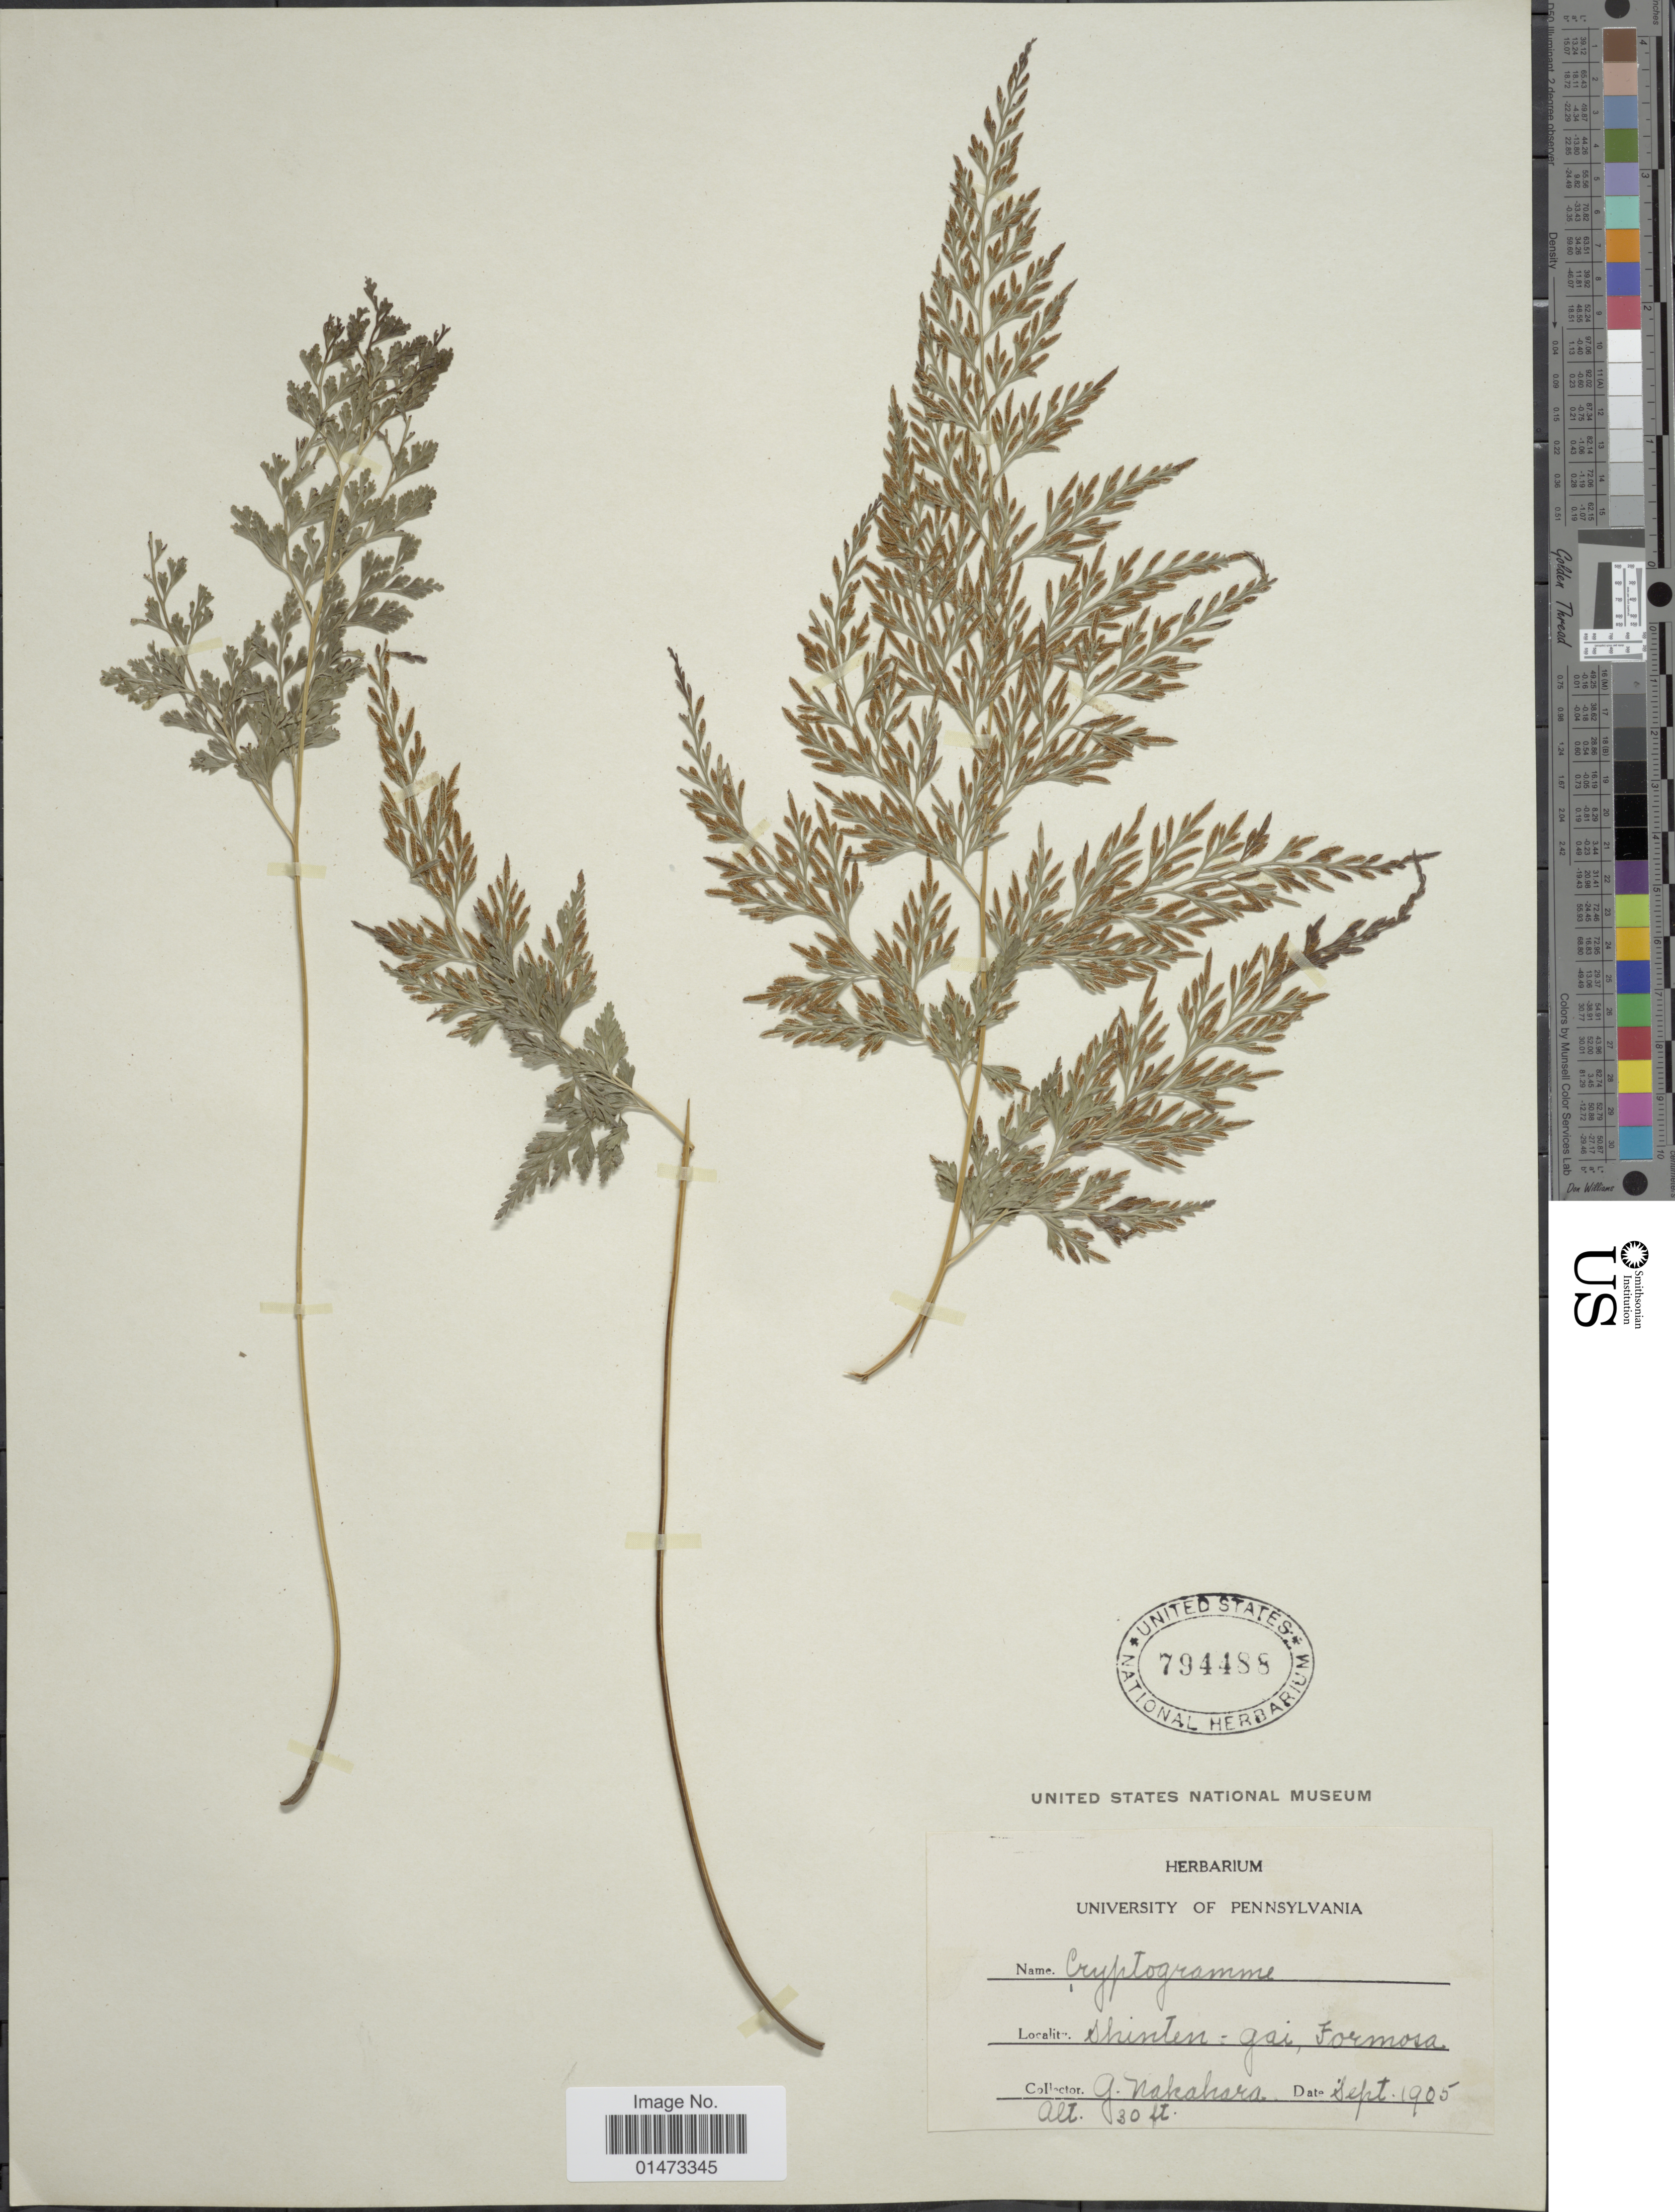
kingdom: Plantae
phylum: Tracheophyta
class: Polypodiopsida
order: Polypodiales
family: Pteridaceae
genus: Onychium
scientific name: Onychium japonicum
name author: (Thunb.) Kunze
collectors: G. Nakahara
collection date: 1905-09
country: Taiwan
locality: Shinten-gai, Formosa.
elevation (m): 9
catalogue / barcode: US 794488